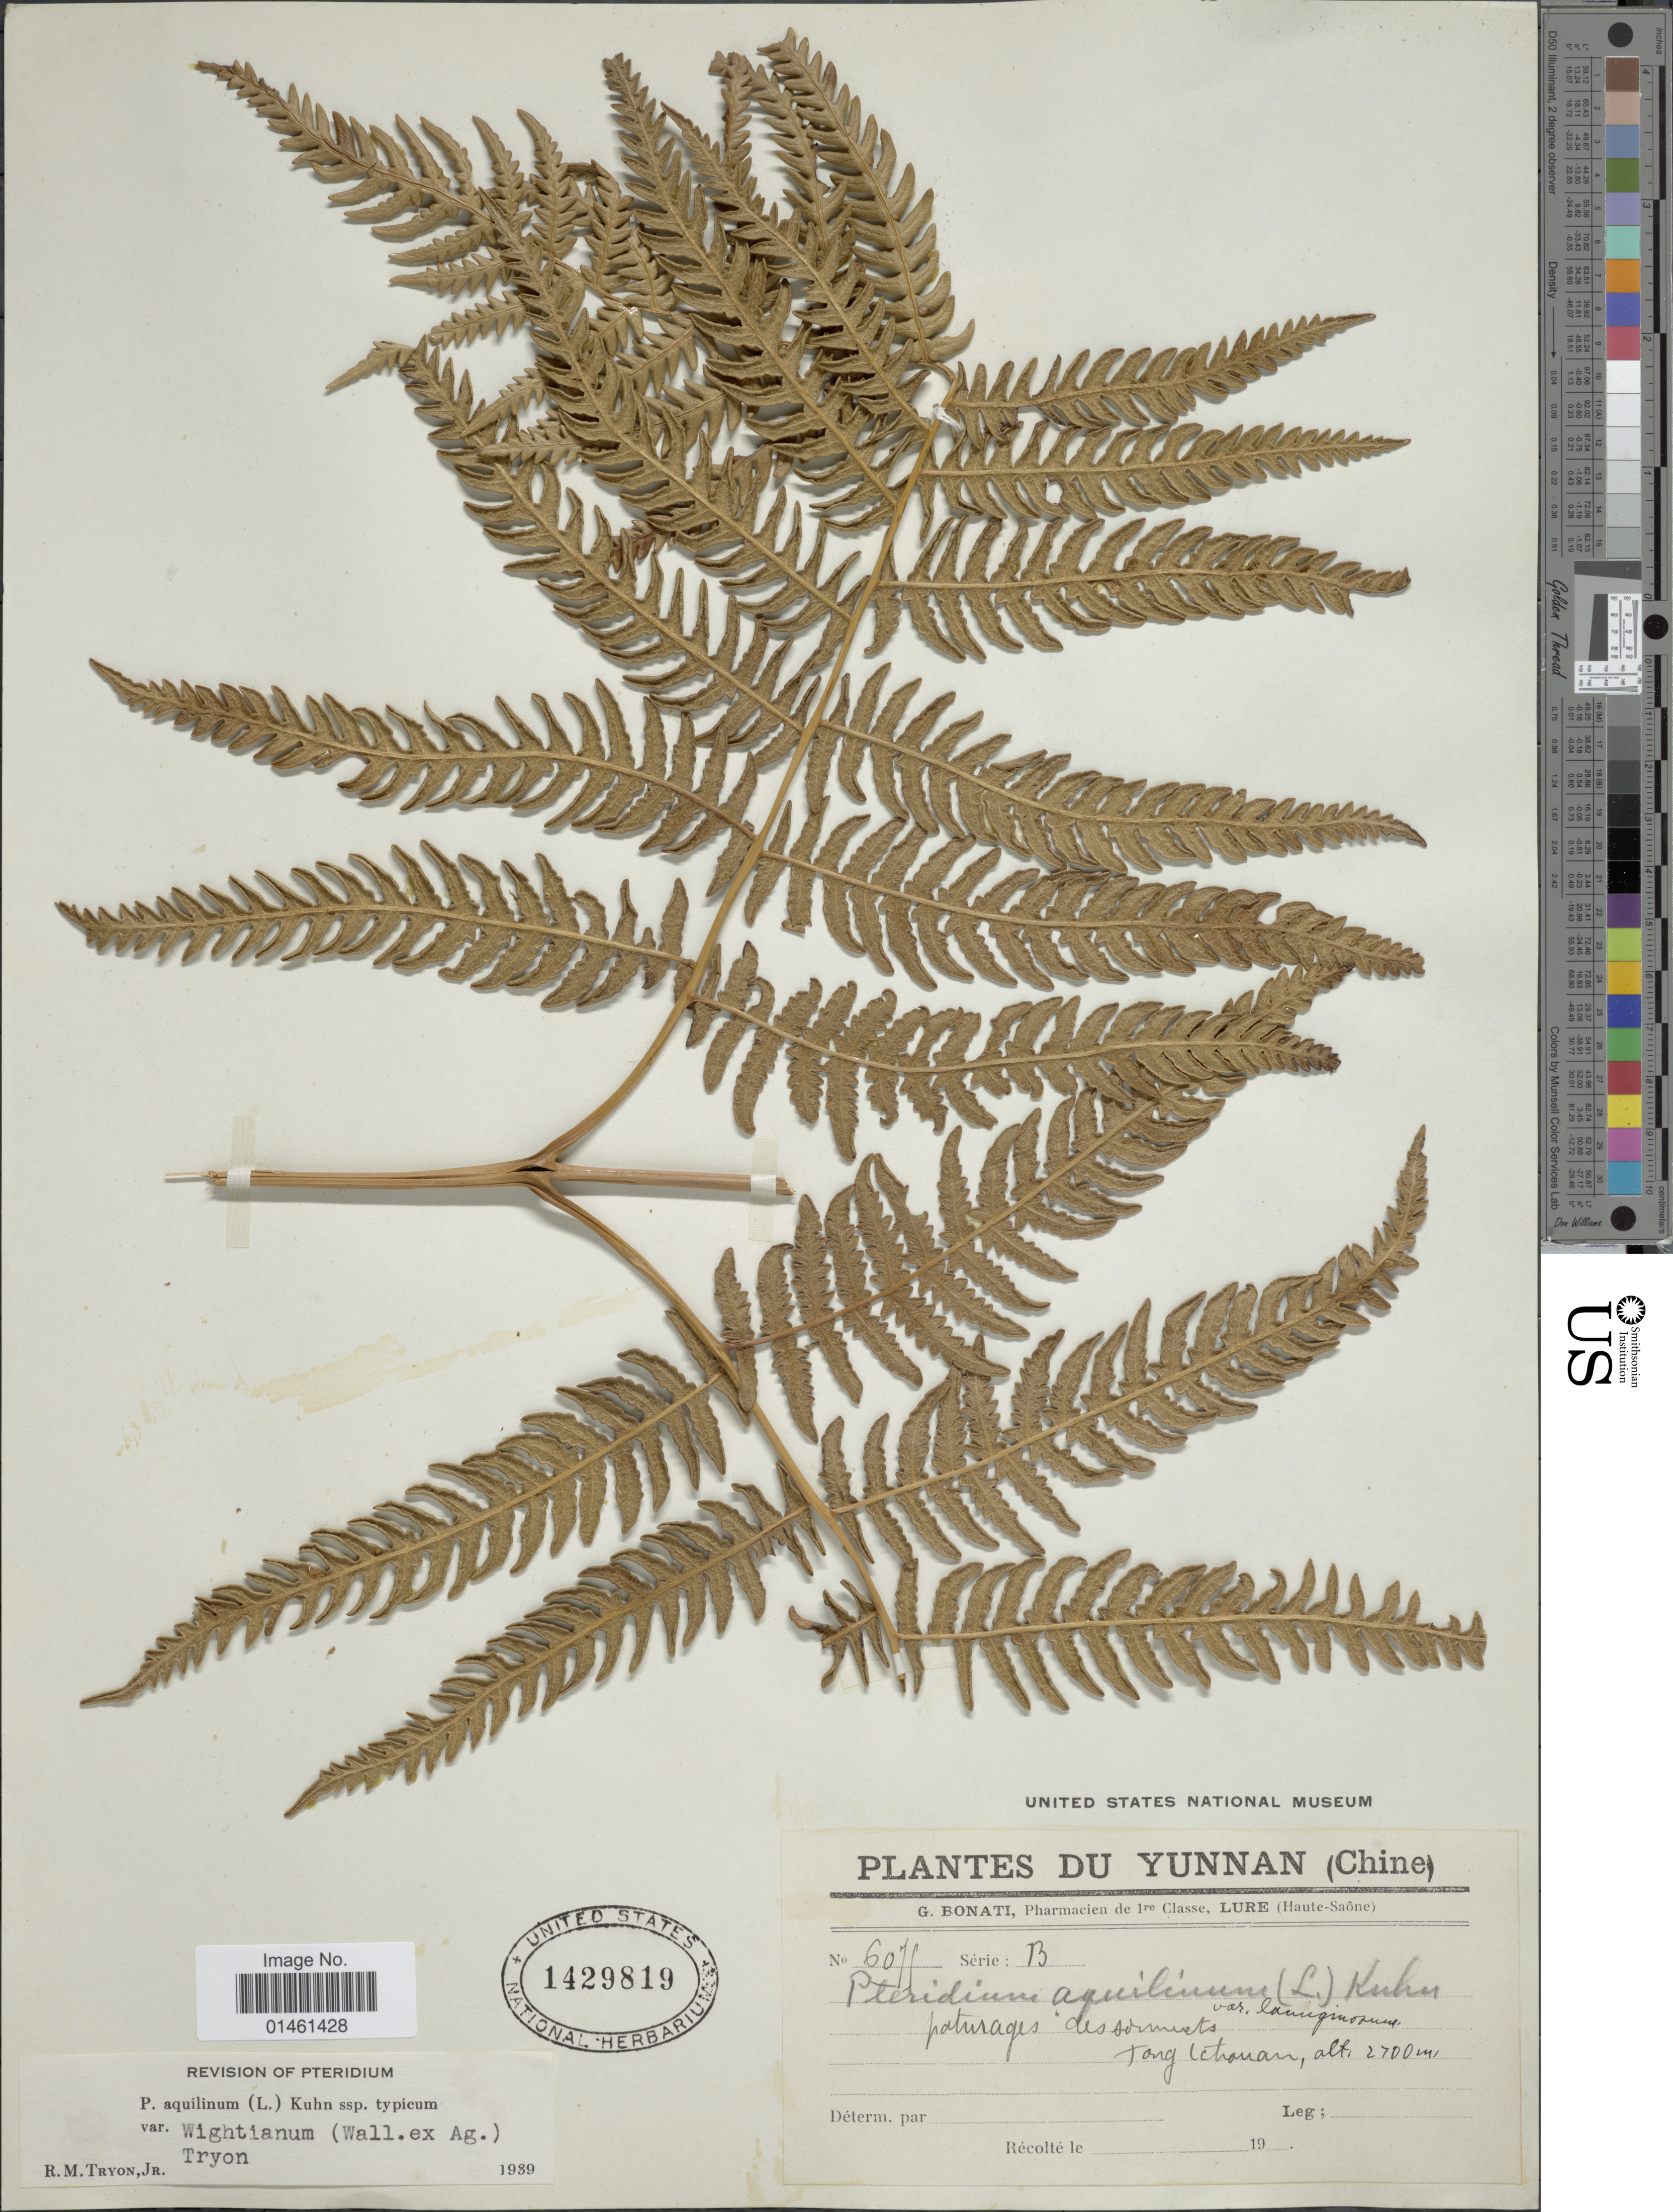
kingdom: Plantae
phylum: Tracheophyta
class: Polypodiopsida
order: Polypodiales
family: Dennstaedtiaceae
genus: Pteridium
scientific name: Pteridium aquilinum var. wightianum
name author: (J. Agardh) R.M. Tryon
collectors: G. Bonati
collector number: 6075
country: China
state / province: Yunnan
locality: Yunnan(Chine)m Tong Utchoan [interpreted]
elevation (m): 2700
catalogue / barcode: US 1429819